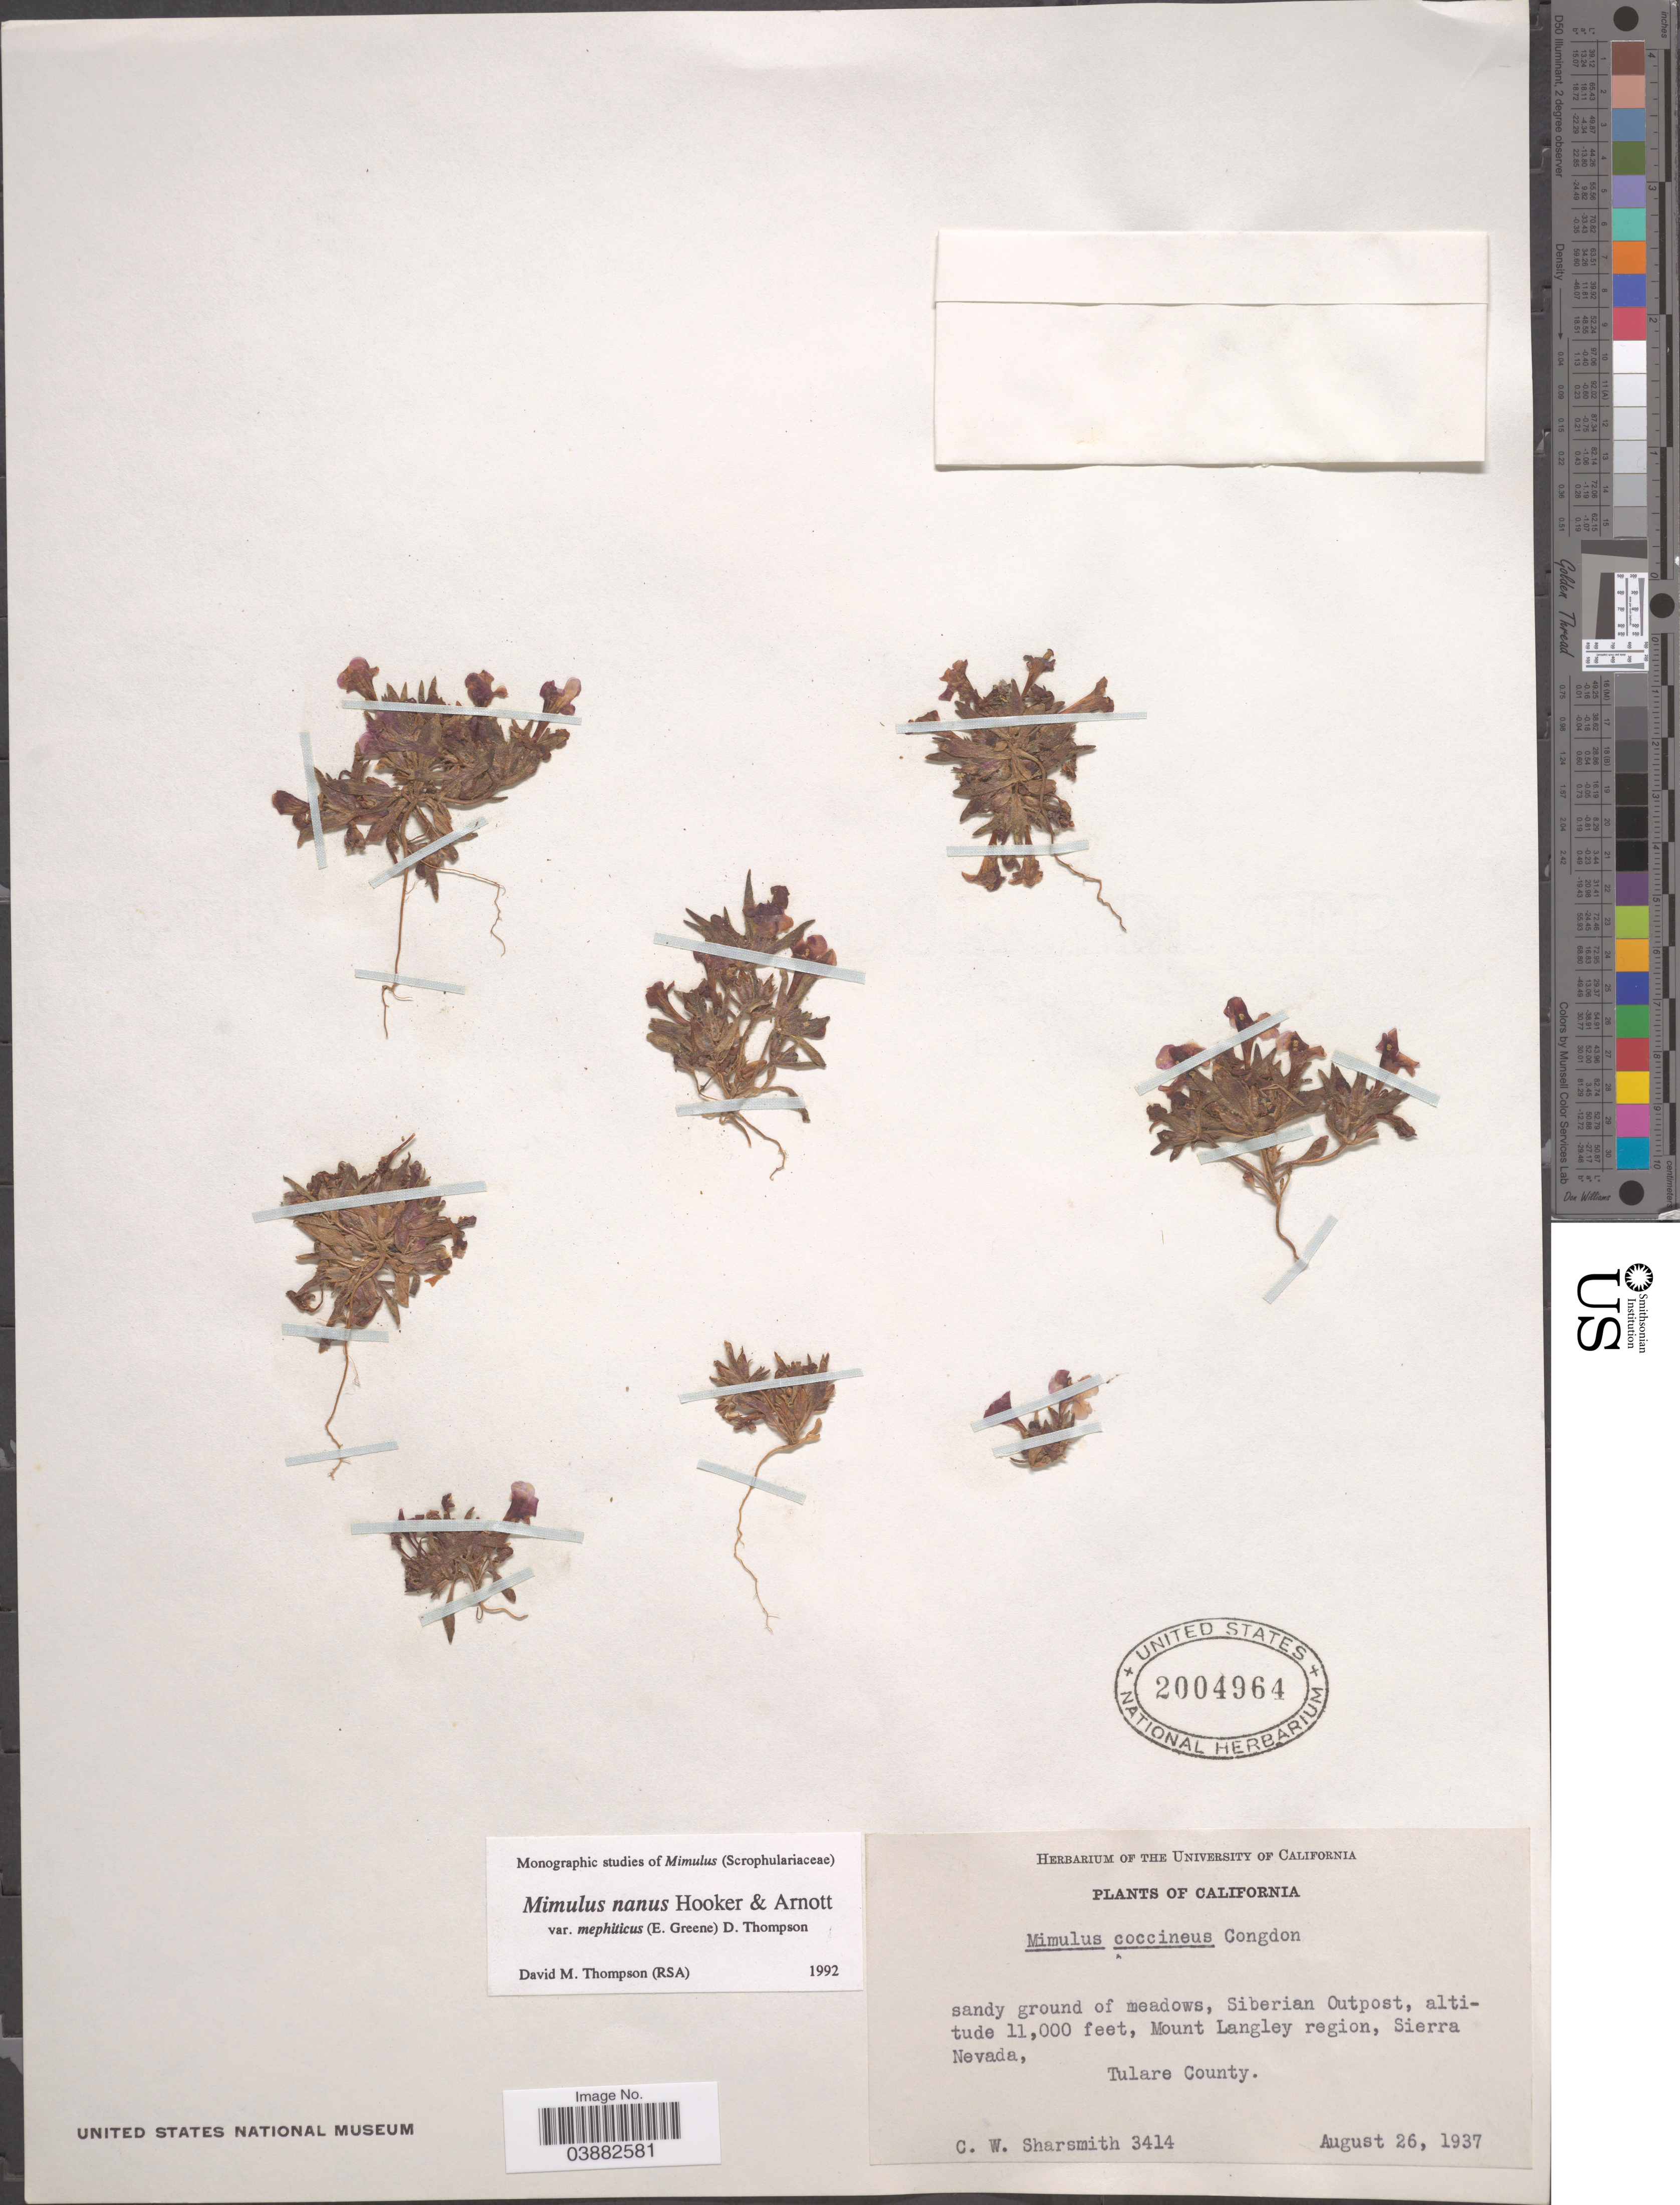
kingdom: Plantae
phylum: Tracheophyta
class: Magnoliopsida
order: Lamiales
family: Phrymaceae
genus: Mimulus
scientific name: Mimulus nanus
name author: Hook. & Arn.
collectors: C. Sharsmith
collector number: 3414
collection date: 1937-08-26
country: United States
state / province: California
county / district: Tulare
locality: Siberian Outpost, Mount Langley region, Sierra Nevada, Tulare County.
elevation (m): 3353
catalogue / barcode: US 2004964